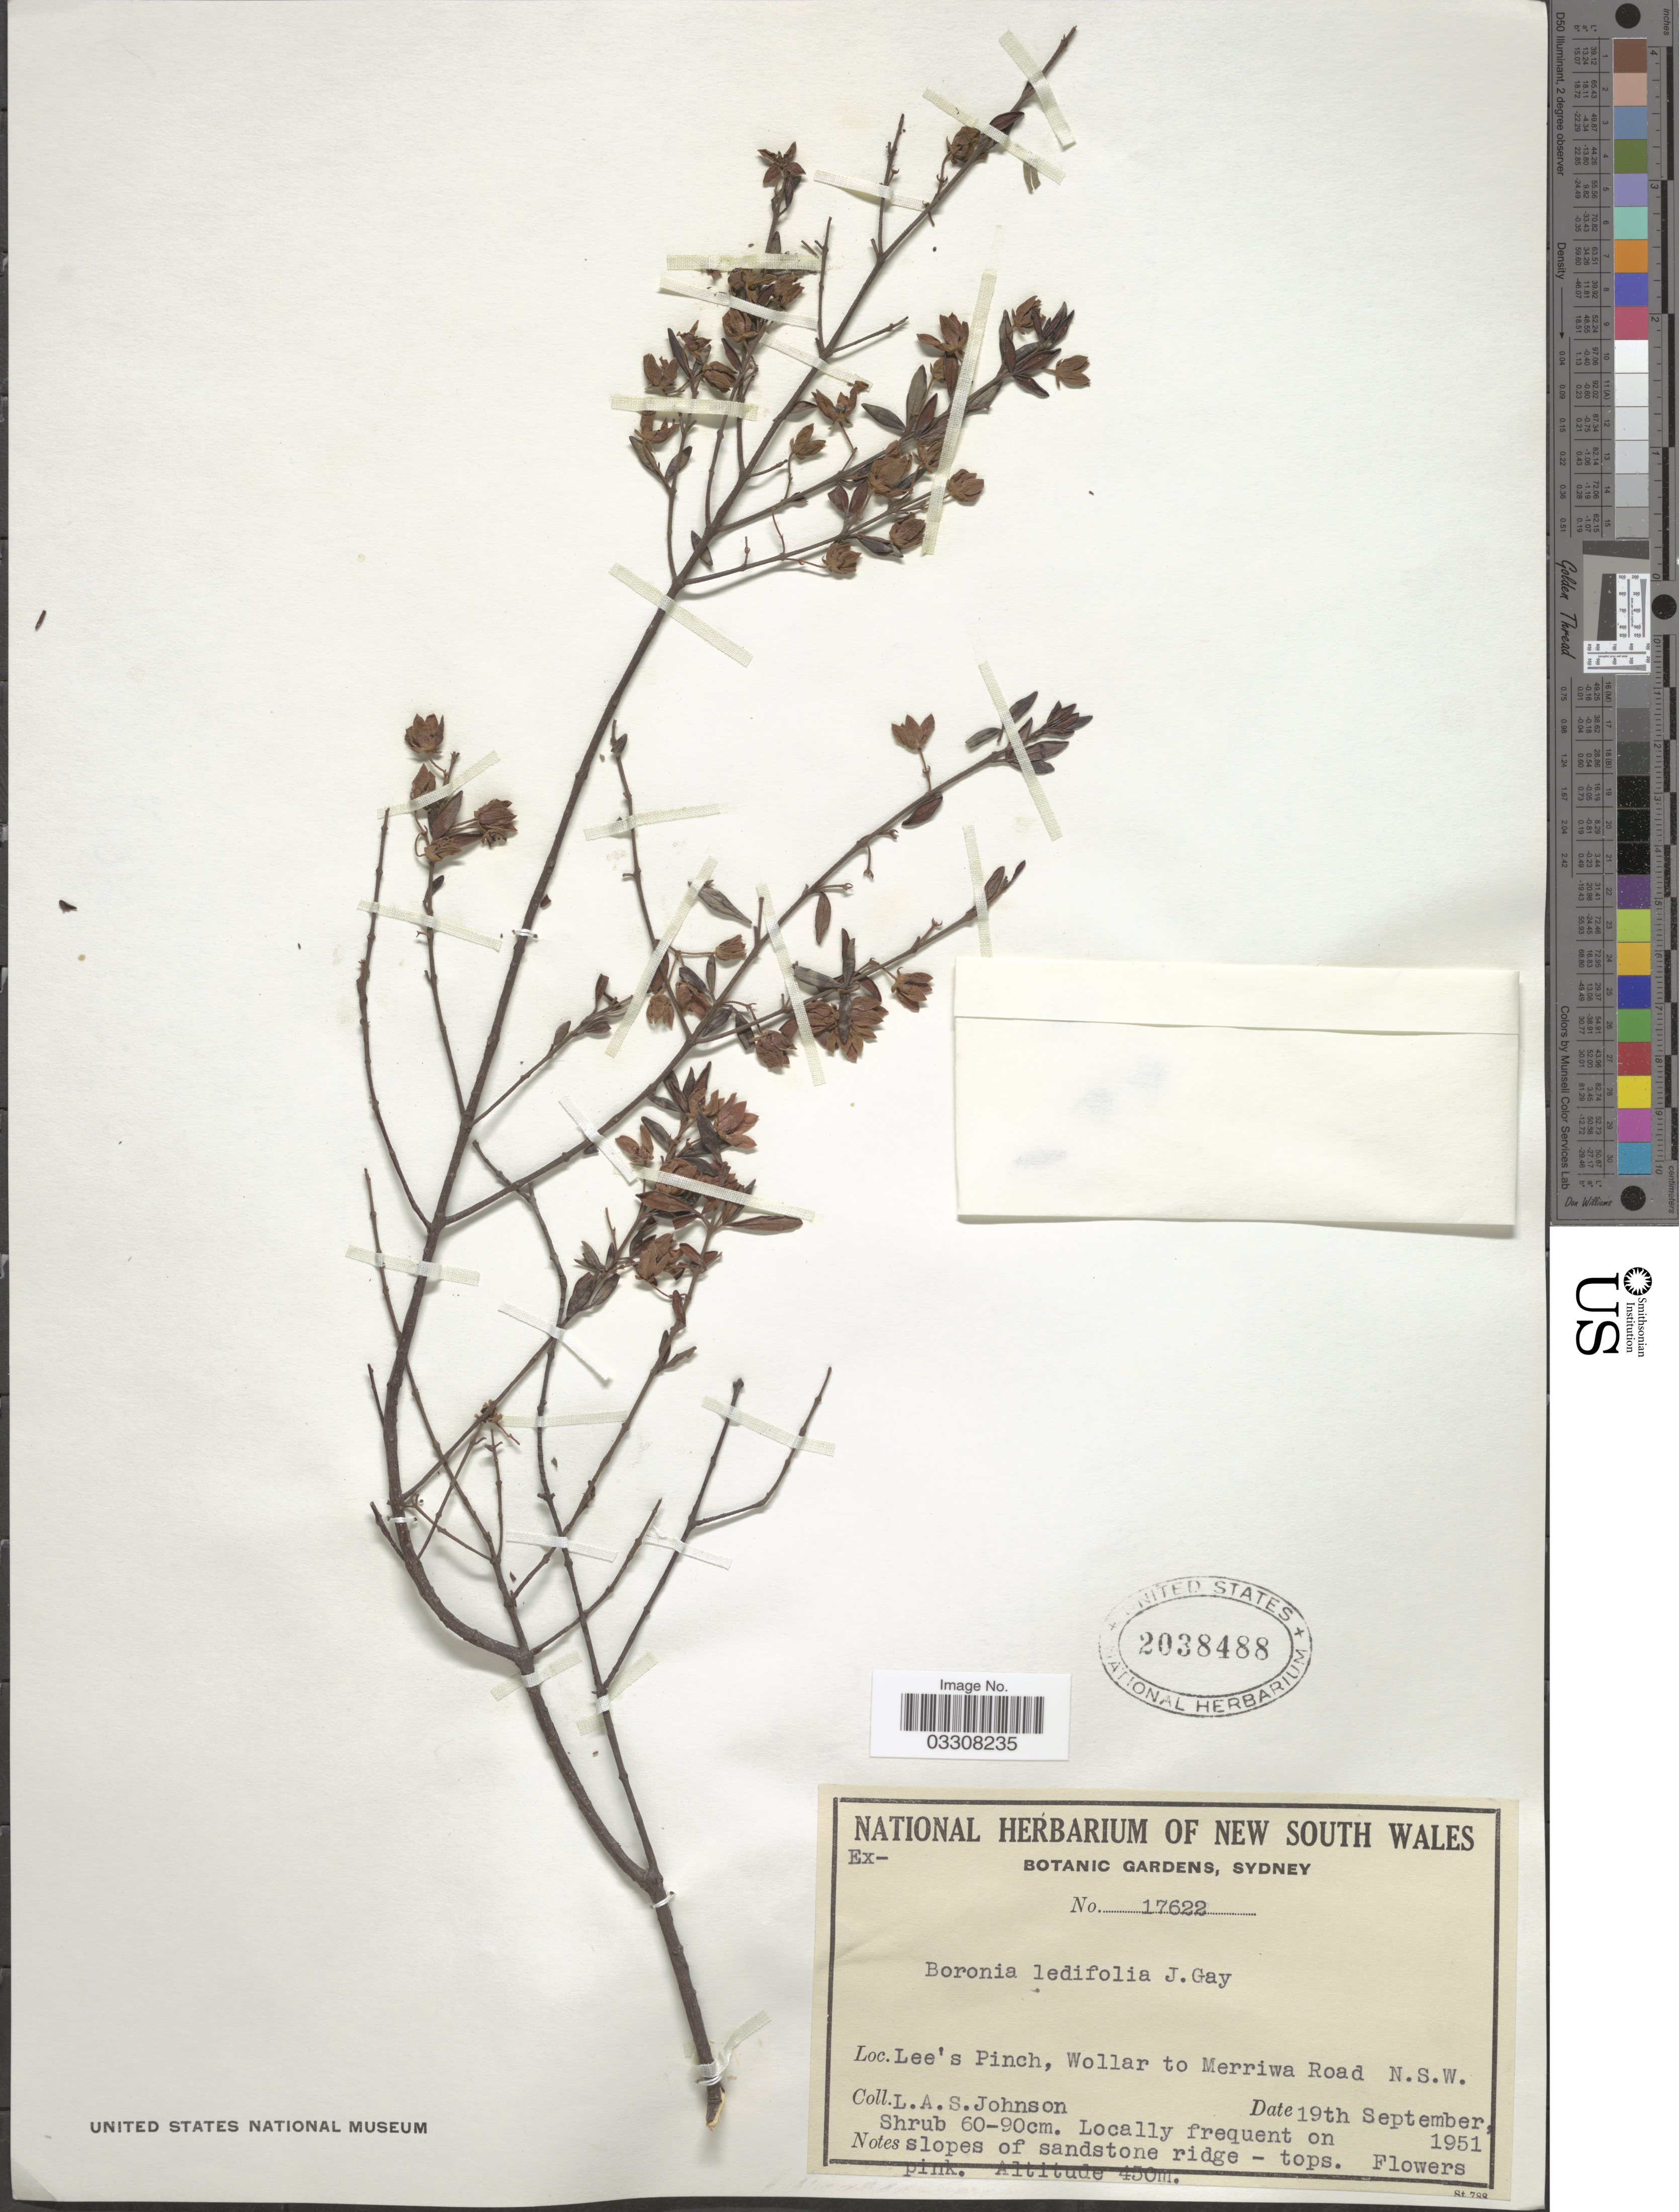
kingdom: Plantae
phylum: Tracheophyta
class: Magnoliopsida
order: Sapindales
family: Rutaceae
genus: Boronia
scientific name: Boronia ledifolia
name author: (Vent.) DC.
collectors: L. A. S. Johnson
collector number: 17622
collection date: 1951-09-19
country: Australia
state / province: New South Wales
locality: Lee's Pinch, Wollar to Merriwa Road.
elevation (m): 450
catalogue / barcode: US 2038488